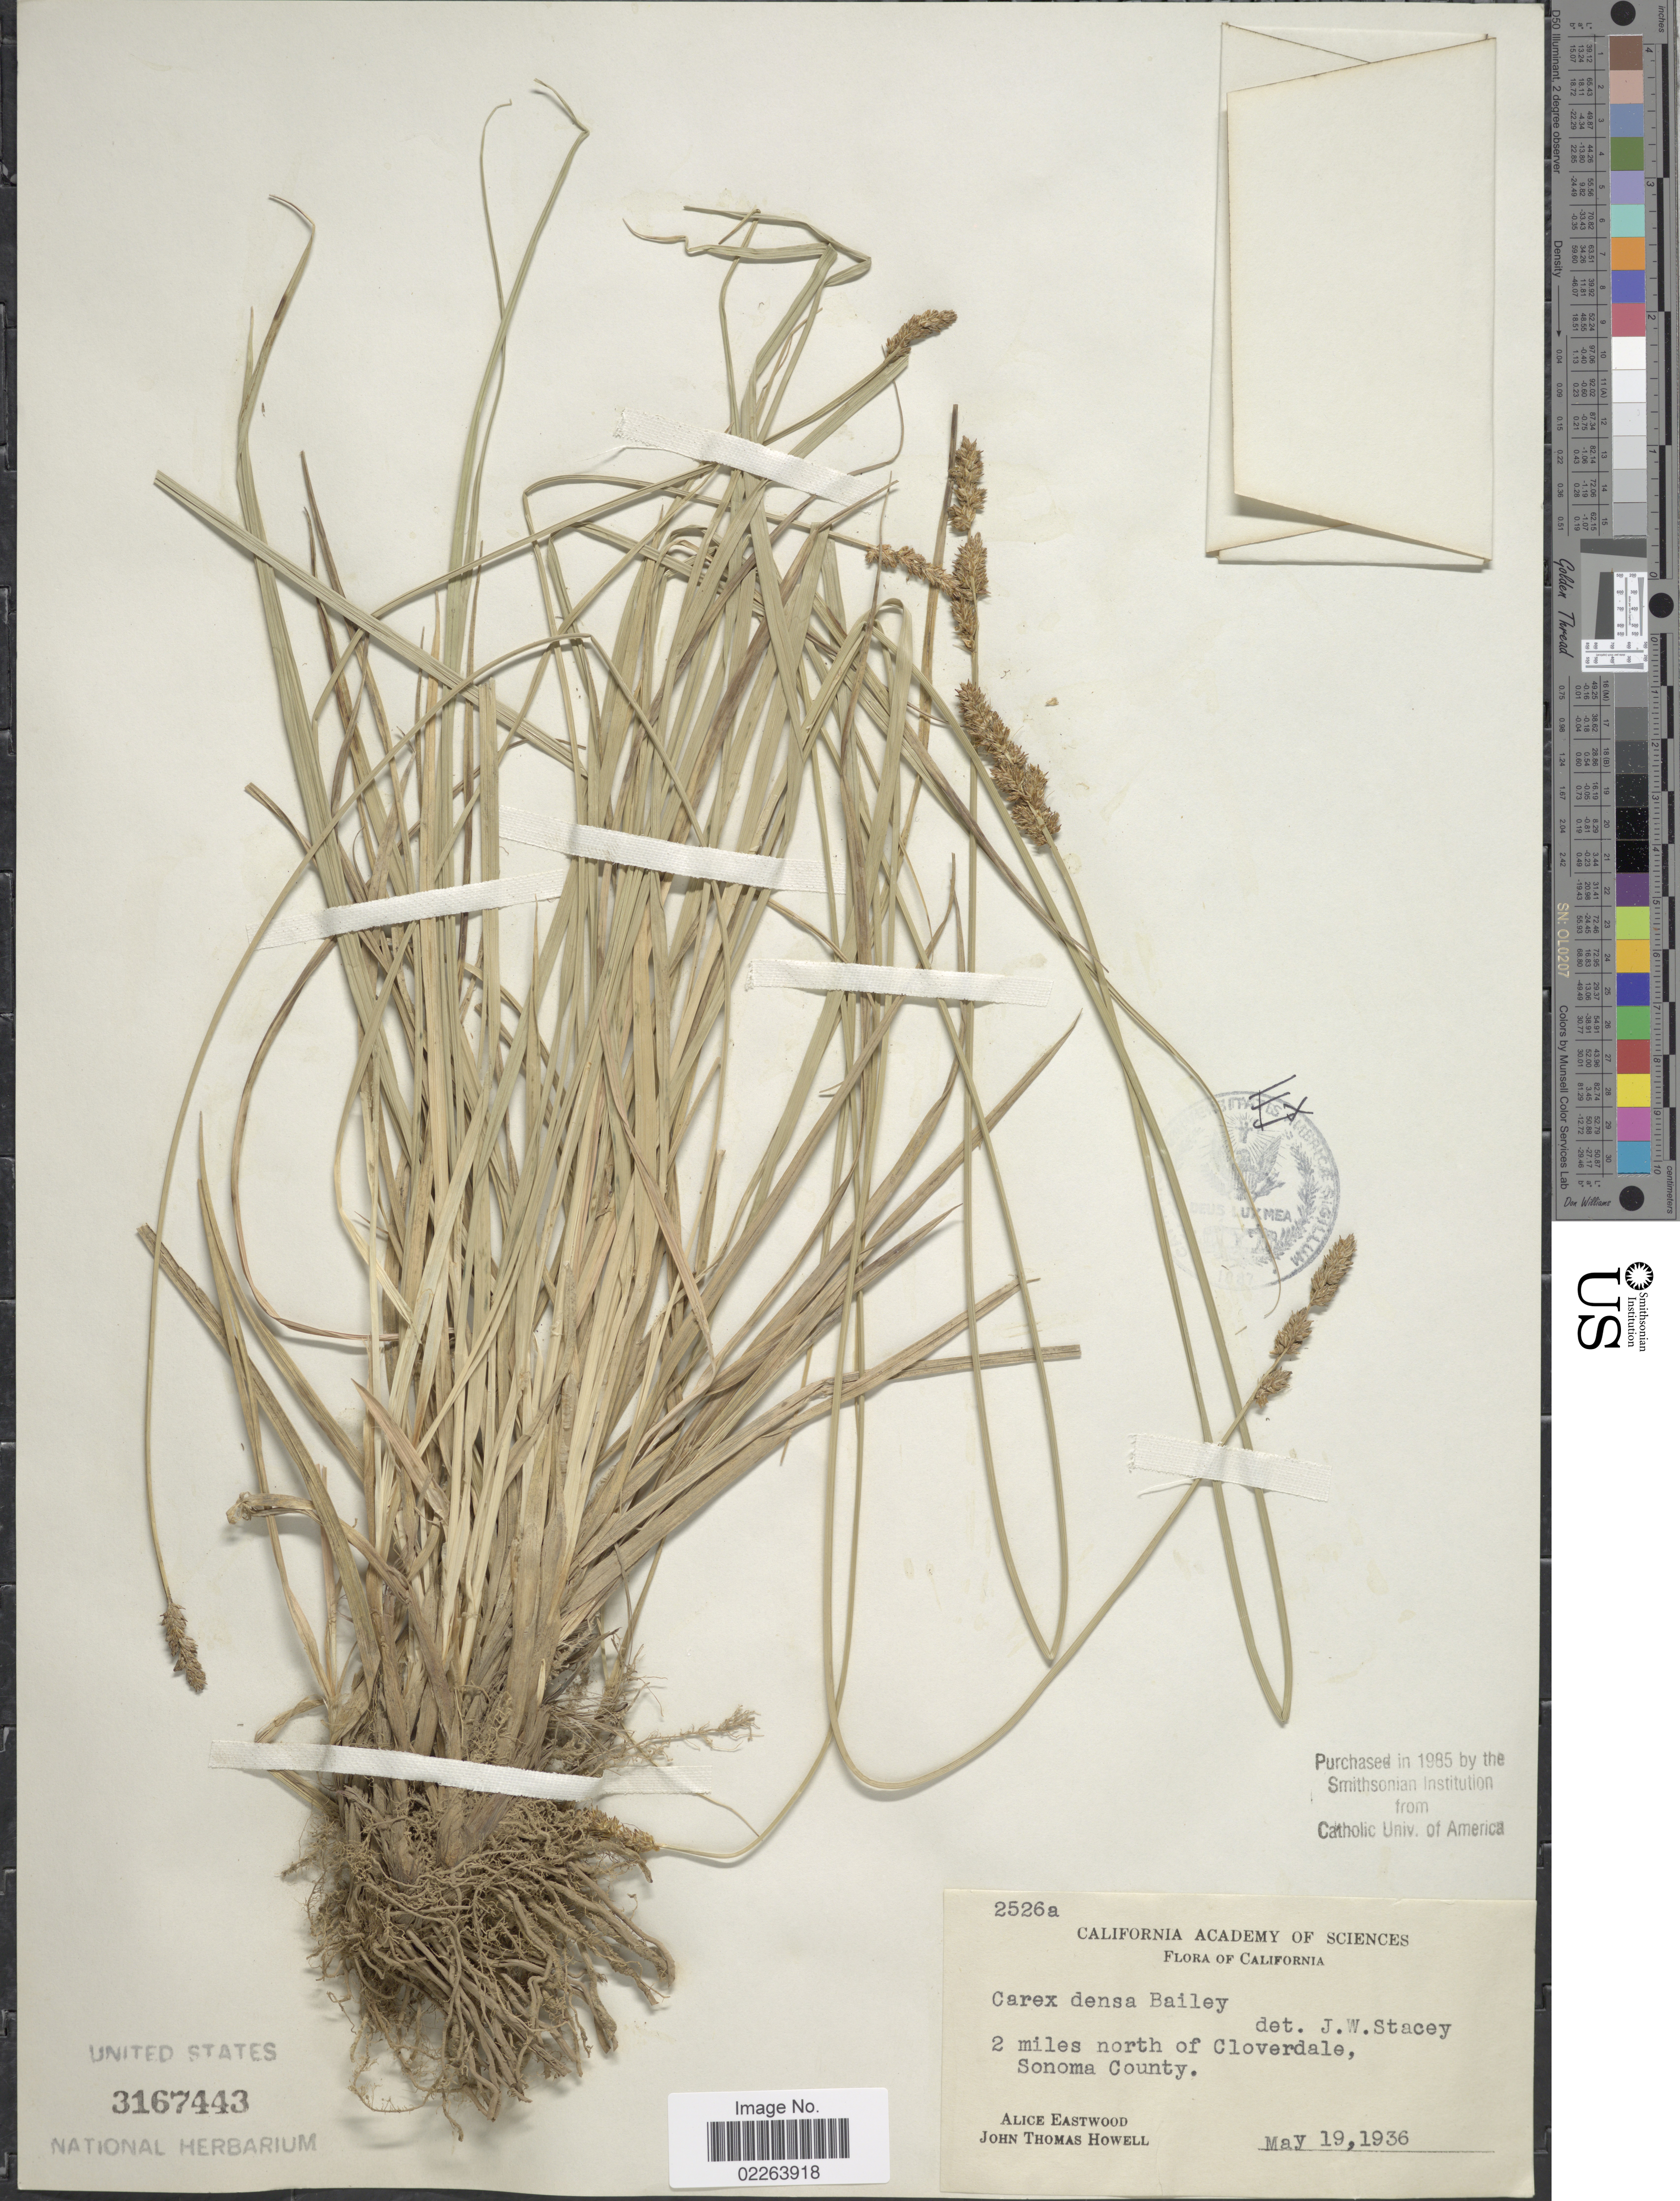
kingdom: Plantae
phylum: Tracheophyta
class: Liliopsida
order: Poales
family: Cyperaceae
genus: Carex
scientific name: Carex densa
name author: (L.H. Bailey) L.H. Bailey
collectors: A. Eastwood & J. T. Howell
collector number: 2526a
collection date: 1936-05-19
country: United States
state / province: California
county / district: Sonoma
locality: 2 miles north of Cloverdale, Sonoma County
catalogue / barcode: US 3167443